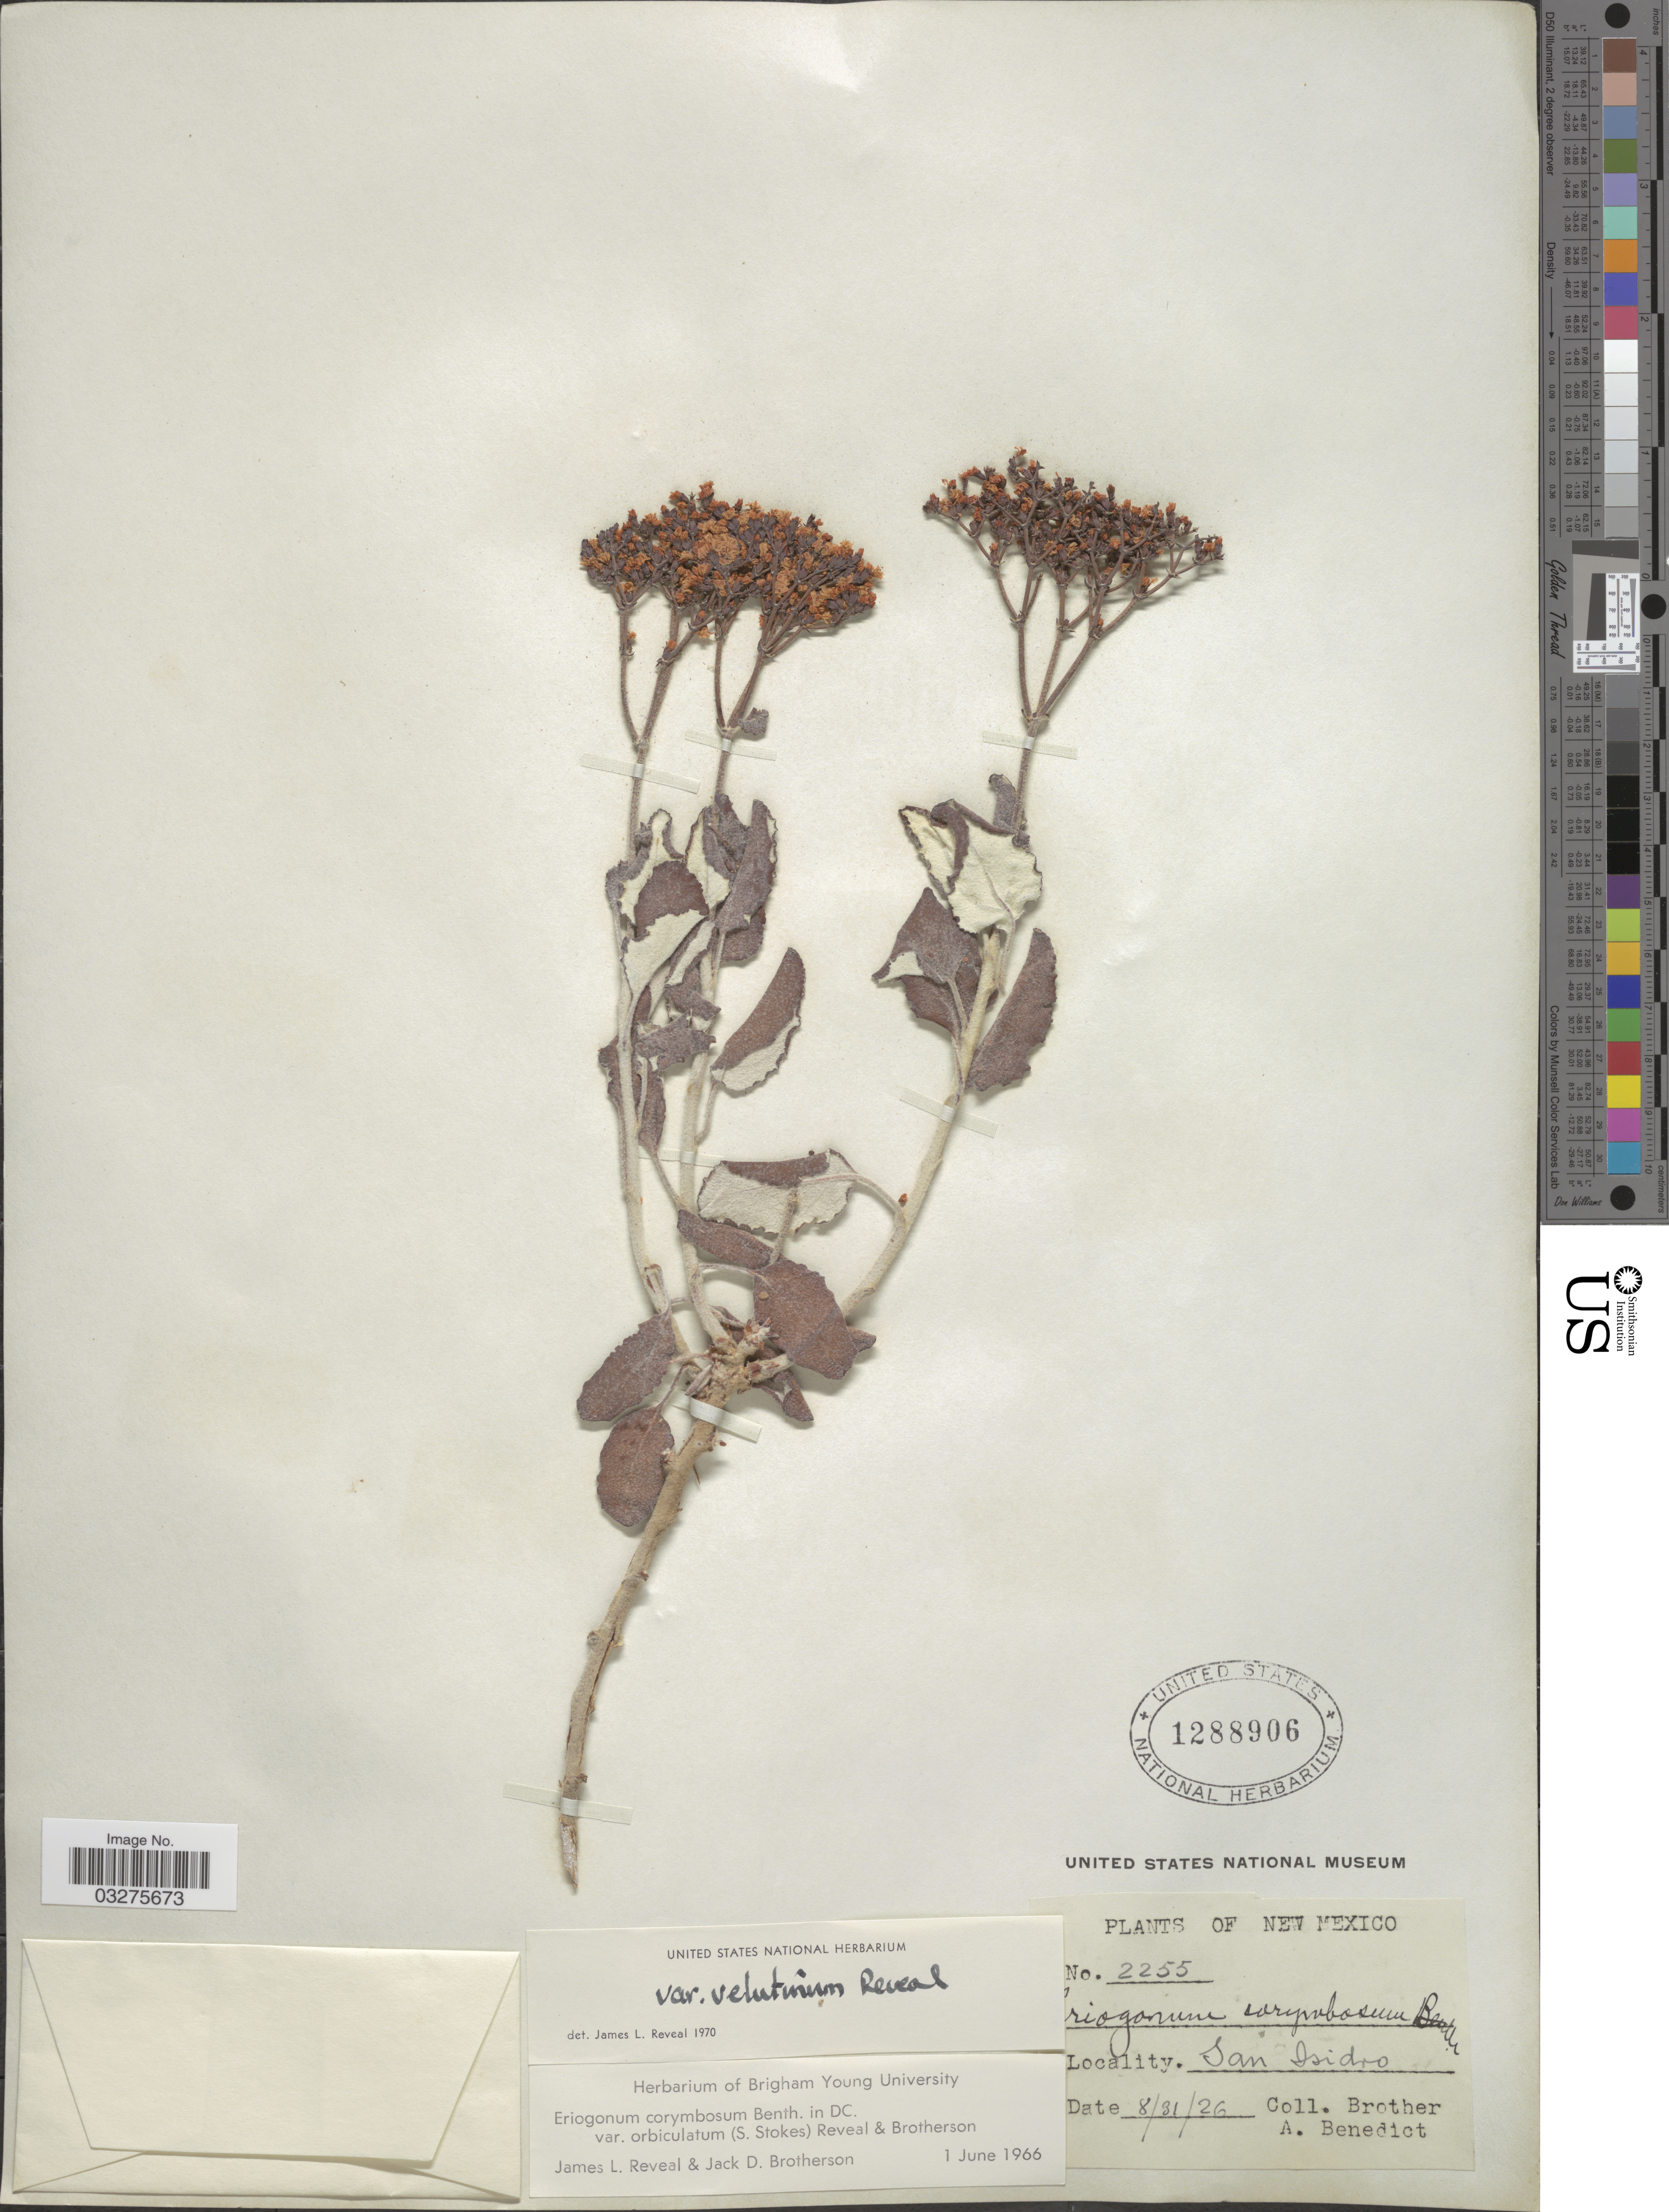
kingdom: Plantae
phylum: Tracheophyta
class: Magnoliopsida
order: Caryophyllales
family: Polygonaceae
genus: Eriogonum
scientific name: Eriogonum corymbosum var. velutinum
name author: Reveal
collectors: Bro. A. Benedict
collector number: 2255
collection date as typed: Transcribed d/m/y: 31/8/26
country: United States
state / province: New Mexico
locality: San Isidro.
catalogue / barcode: US 1288906